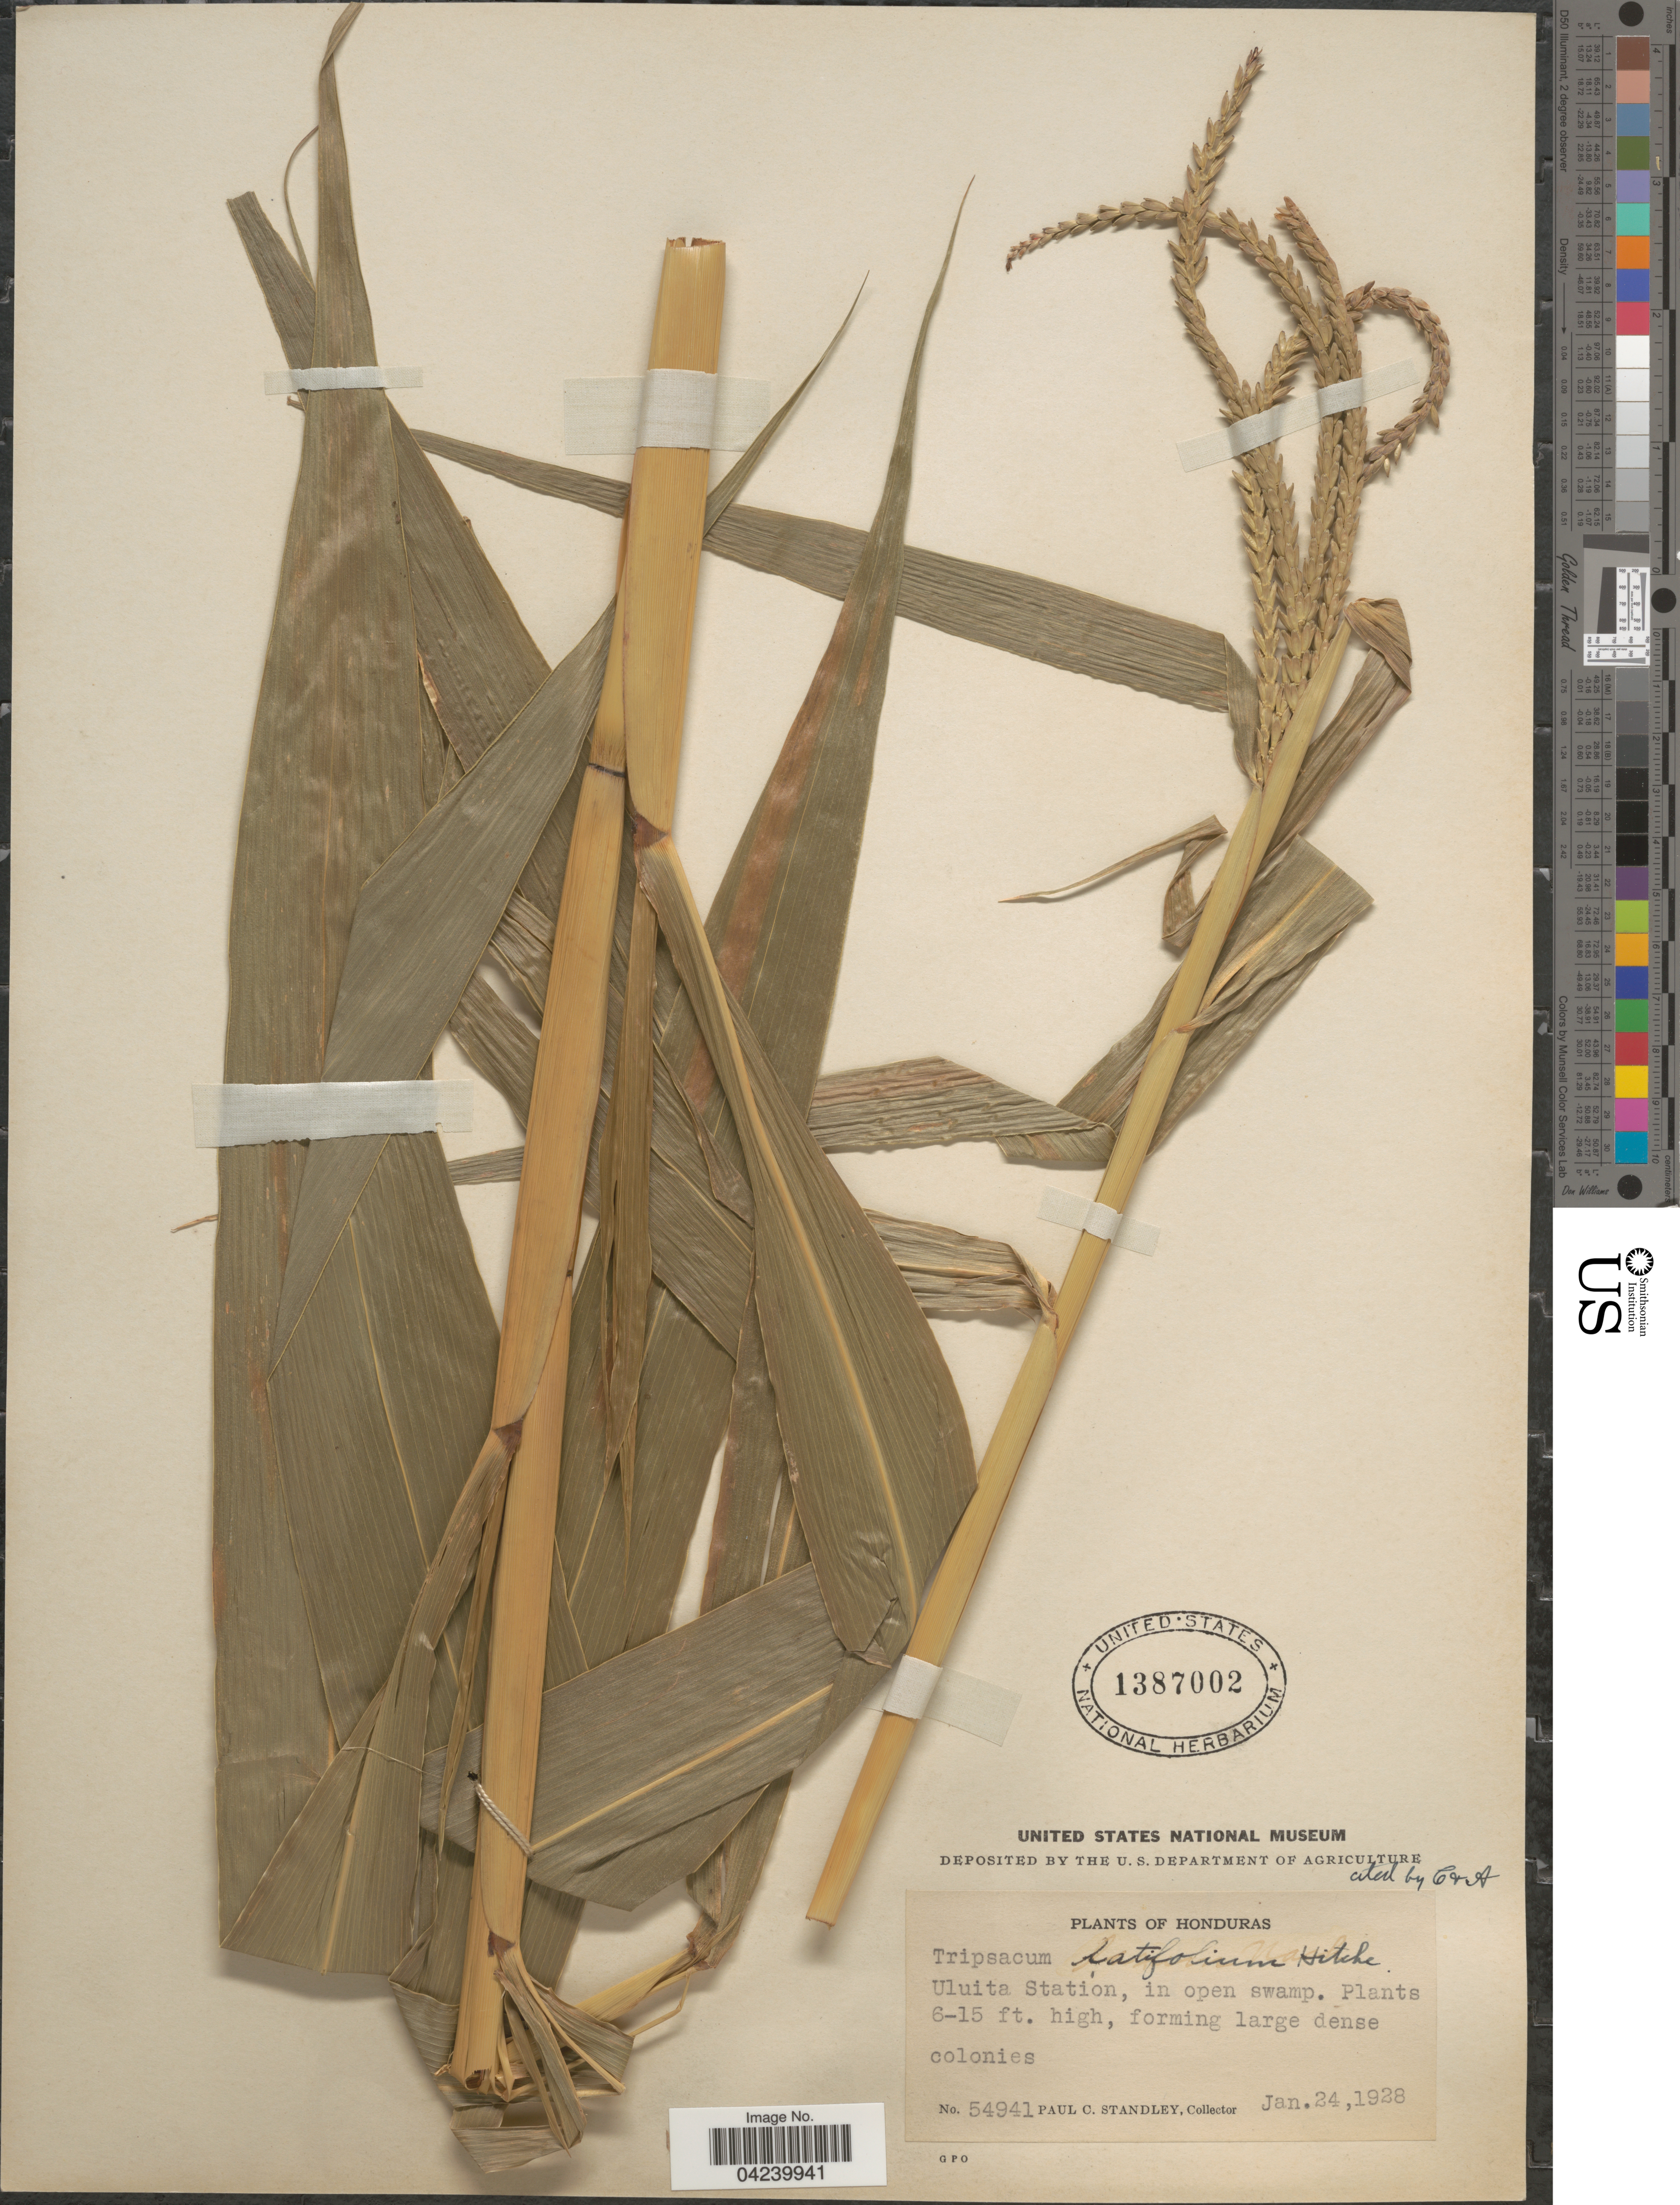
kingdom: Plantae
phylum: Tracheophyta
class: Liliopsida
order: Poales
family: Poaceae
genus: Tripsacum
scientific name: Tripsacum latifolium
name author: Hitchc.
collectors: P. C. Standley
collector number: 54941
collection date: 1928-01-24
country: Honduras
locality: Uluita Station, in open swamp.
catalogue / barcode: US 1387002